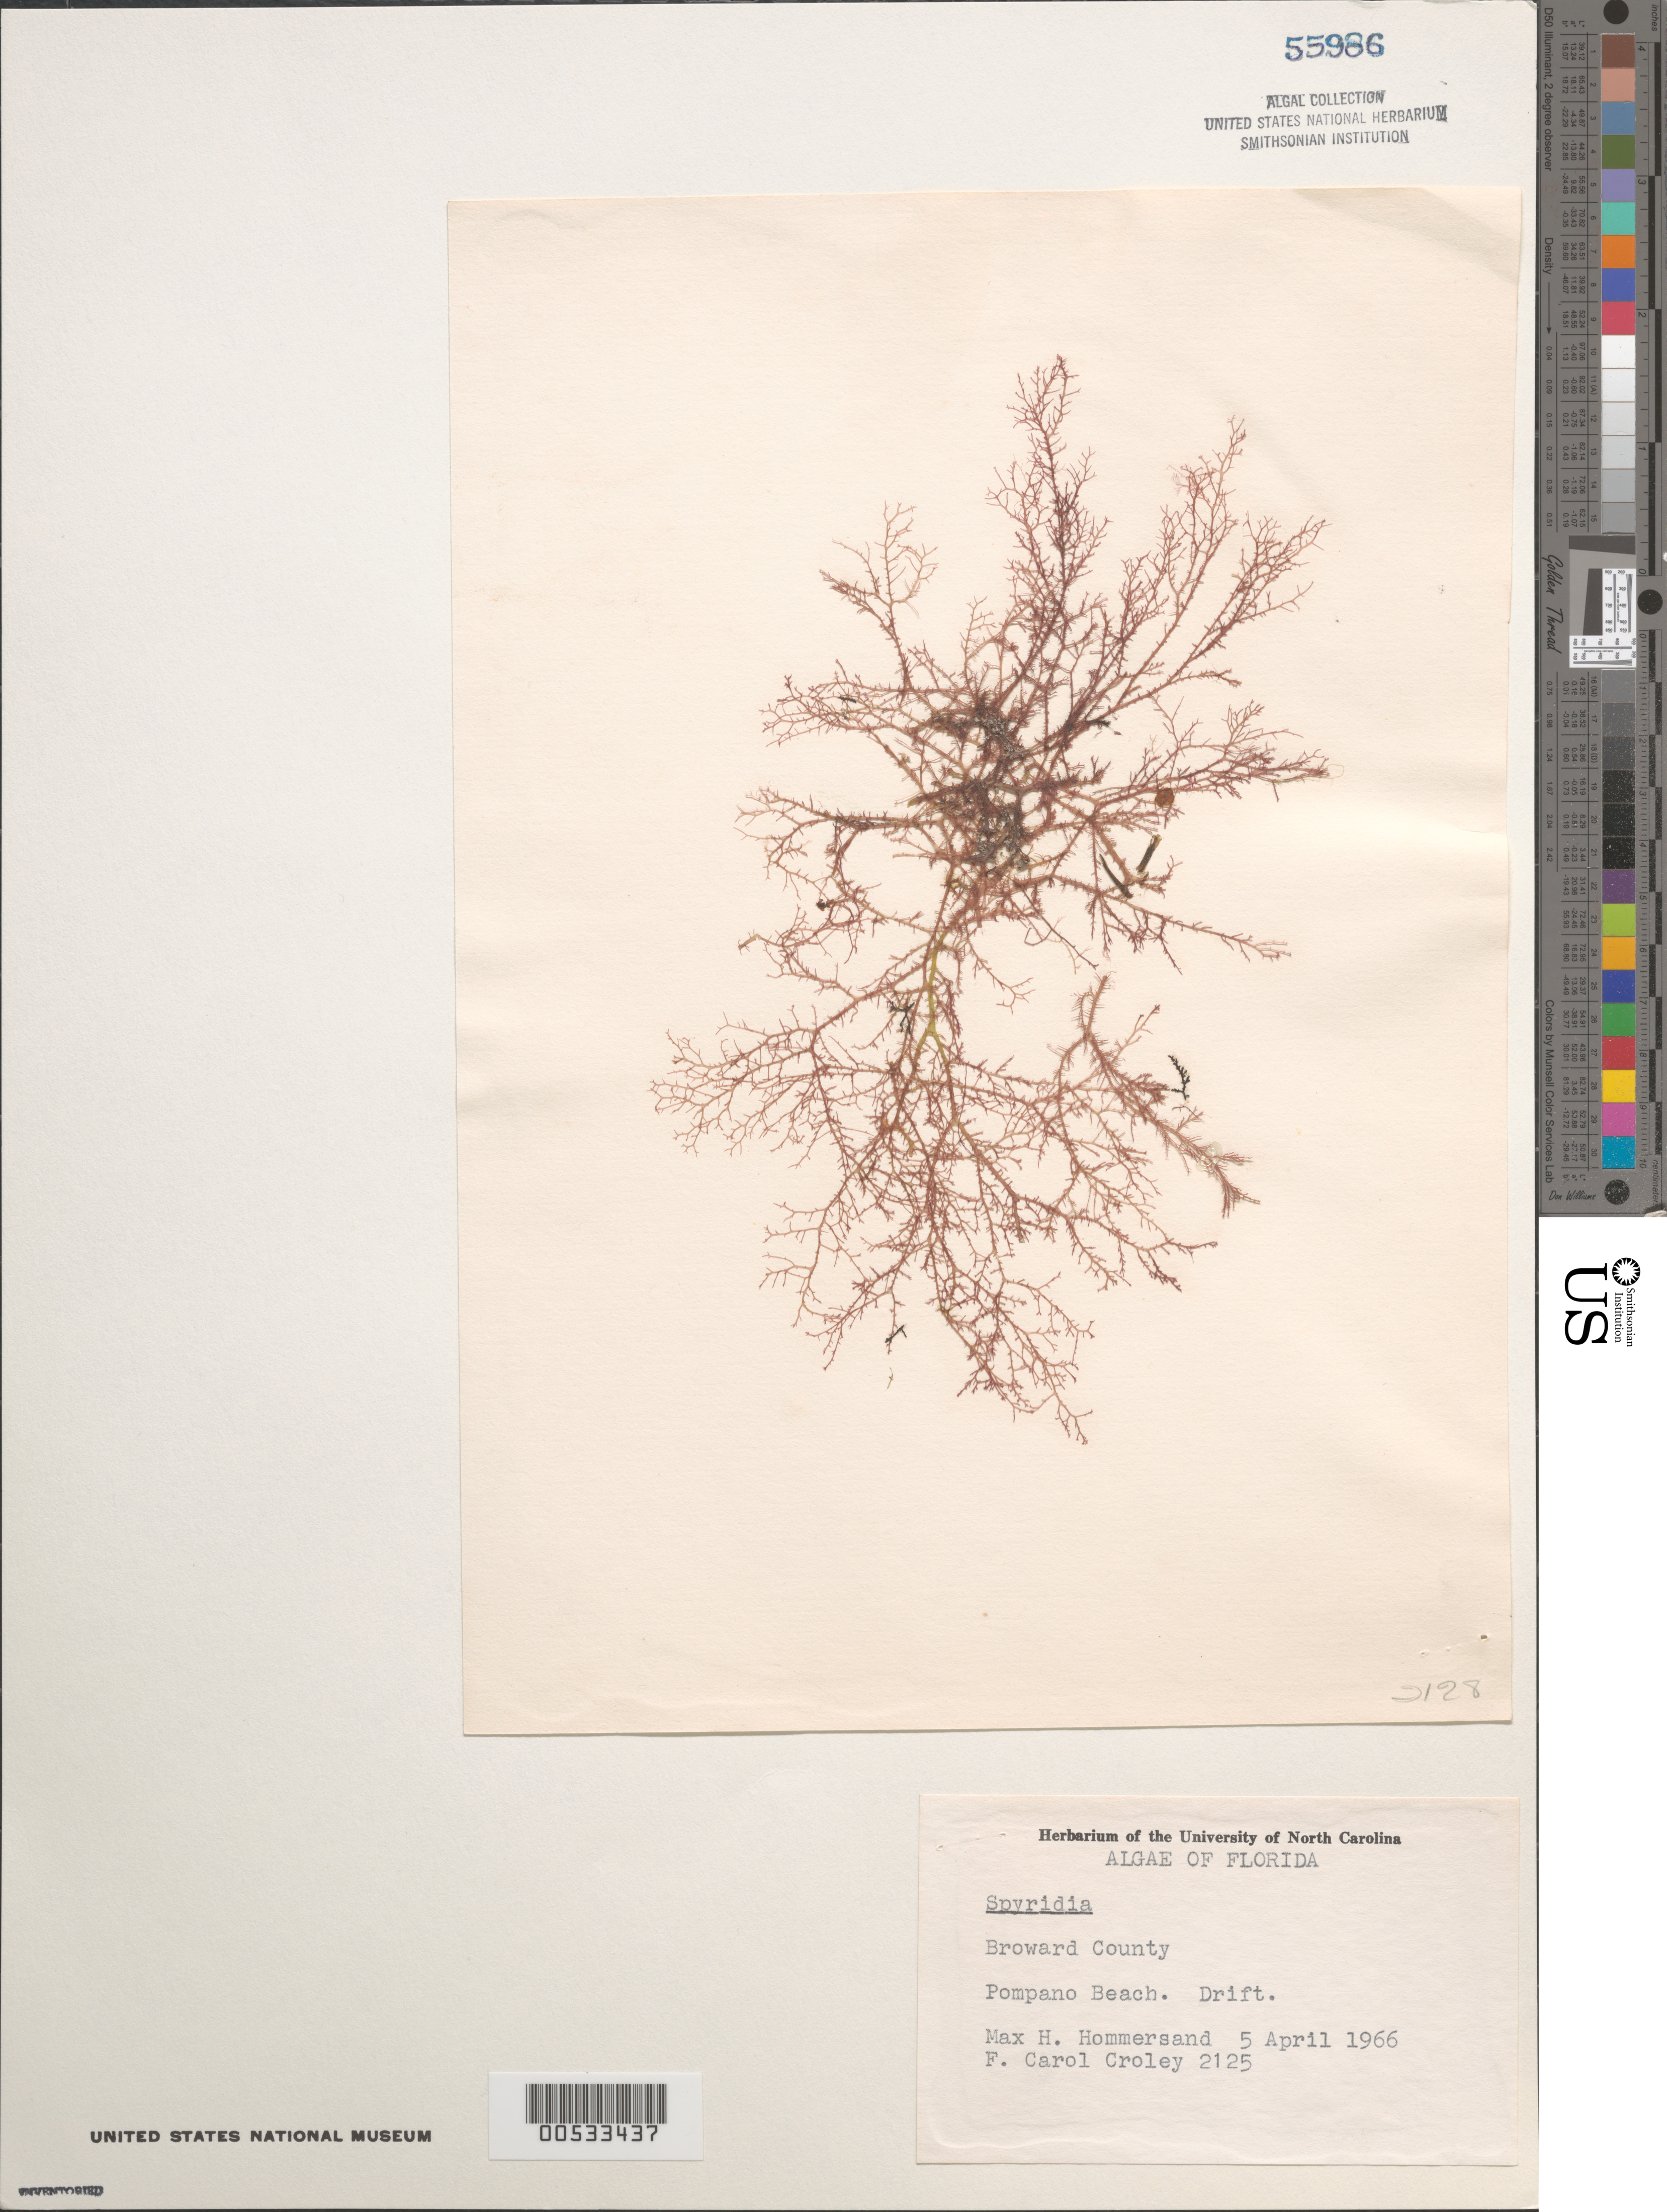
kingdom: Plantae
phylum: Rhodophyta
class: Florideophyceae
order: Ceramiales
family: Spyridiaceae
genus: Spyridia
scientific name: Spyridia sp.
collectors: M. H. Hommersand & F. C. Croley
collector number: FCC 2125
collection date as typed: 05 Apr 1966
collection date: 1966-04-05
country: United States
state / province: Florida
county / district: Broward County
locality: Pompano Beach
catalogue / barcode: US 55986